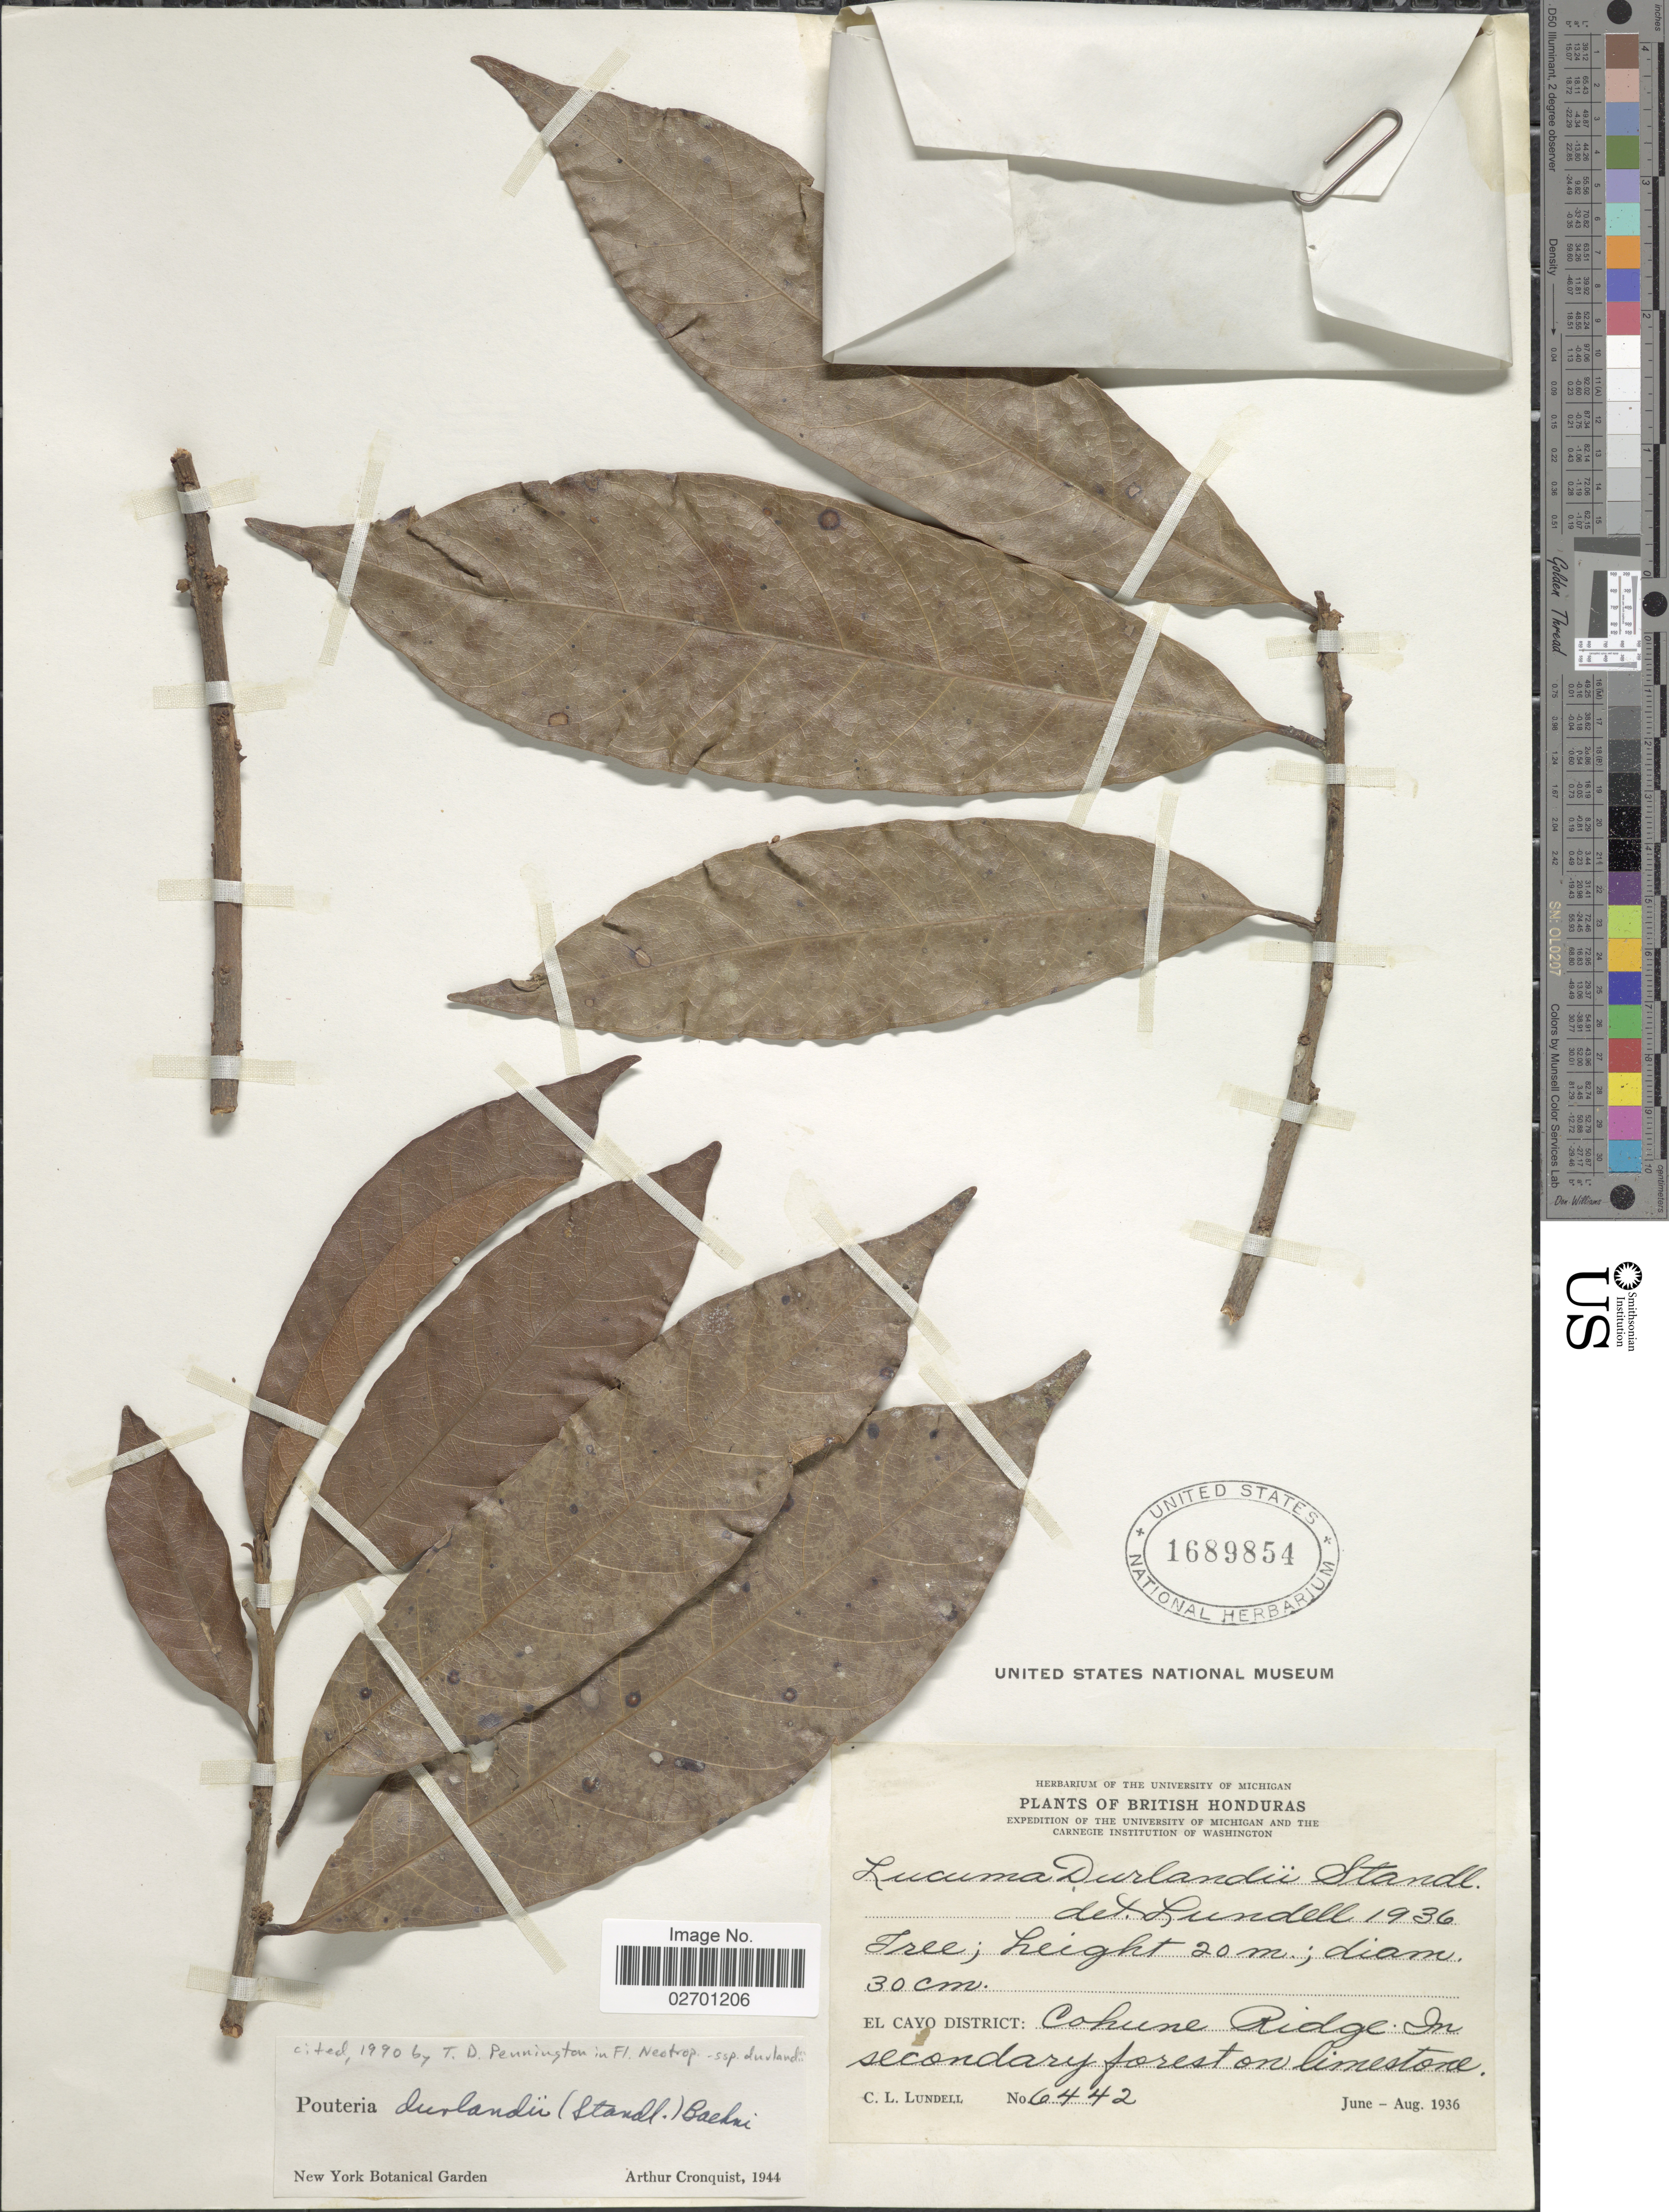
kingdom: Plantae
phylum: Tracheophyta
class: Magnoliopsida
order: Ericales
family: Sapotaceae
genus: Pouteria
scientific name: Pouteria durlandii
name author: (Standl.) Baehni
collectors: C. L. Lundell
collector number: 6442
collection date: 1936-06/1936-08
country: Belize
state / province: Cayo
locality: British Honduras, Cohune Ridge, in secondary forest on limestone.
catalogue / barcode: US 1689854